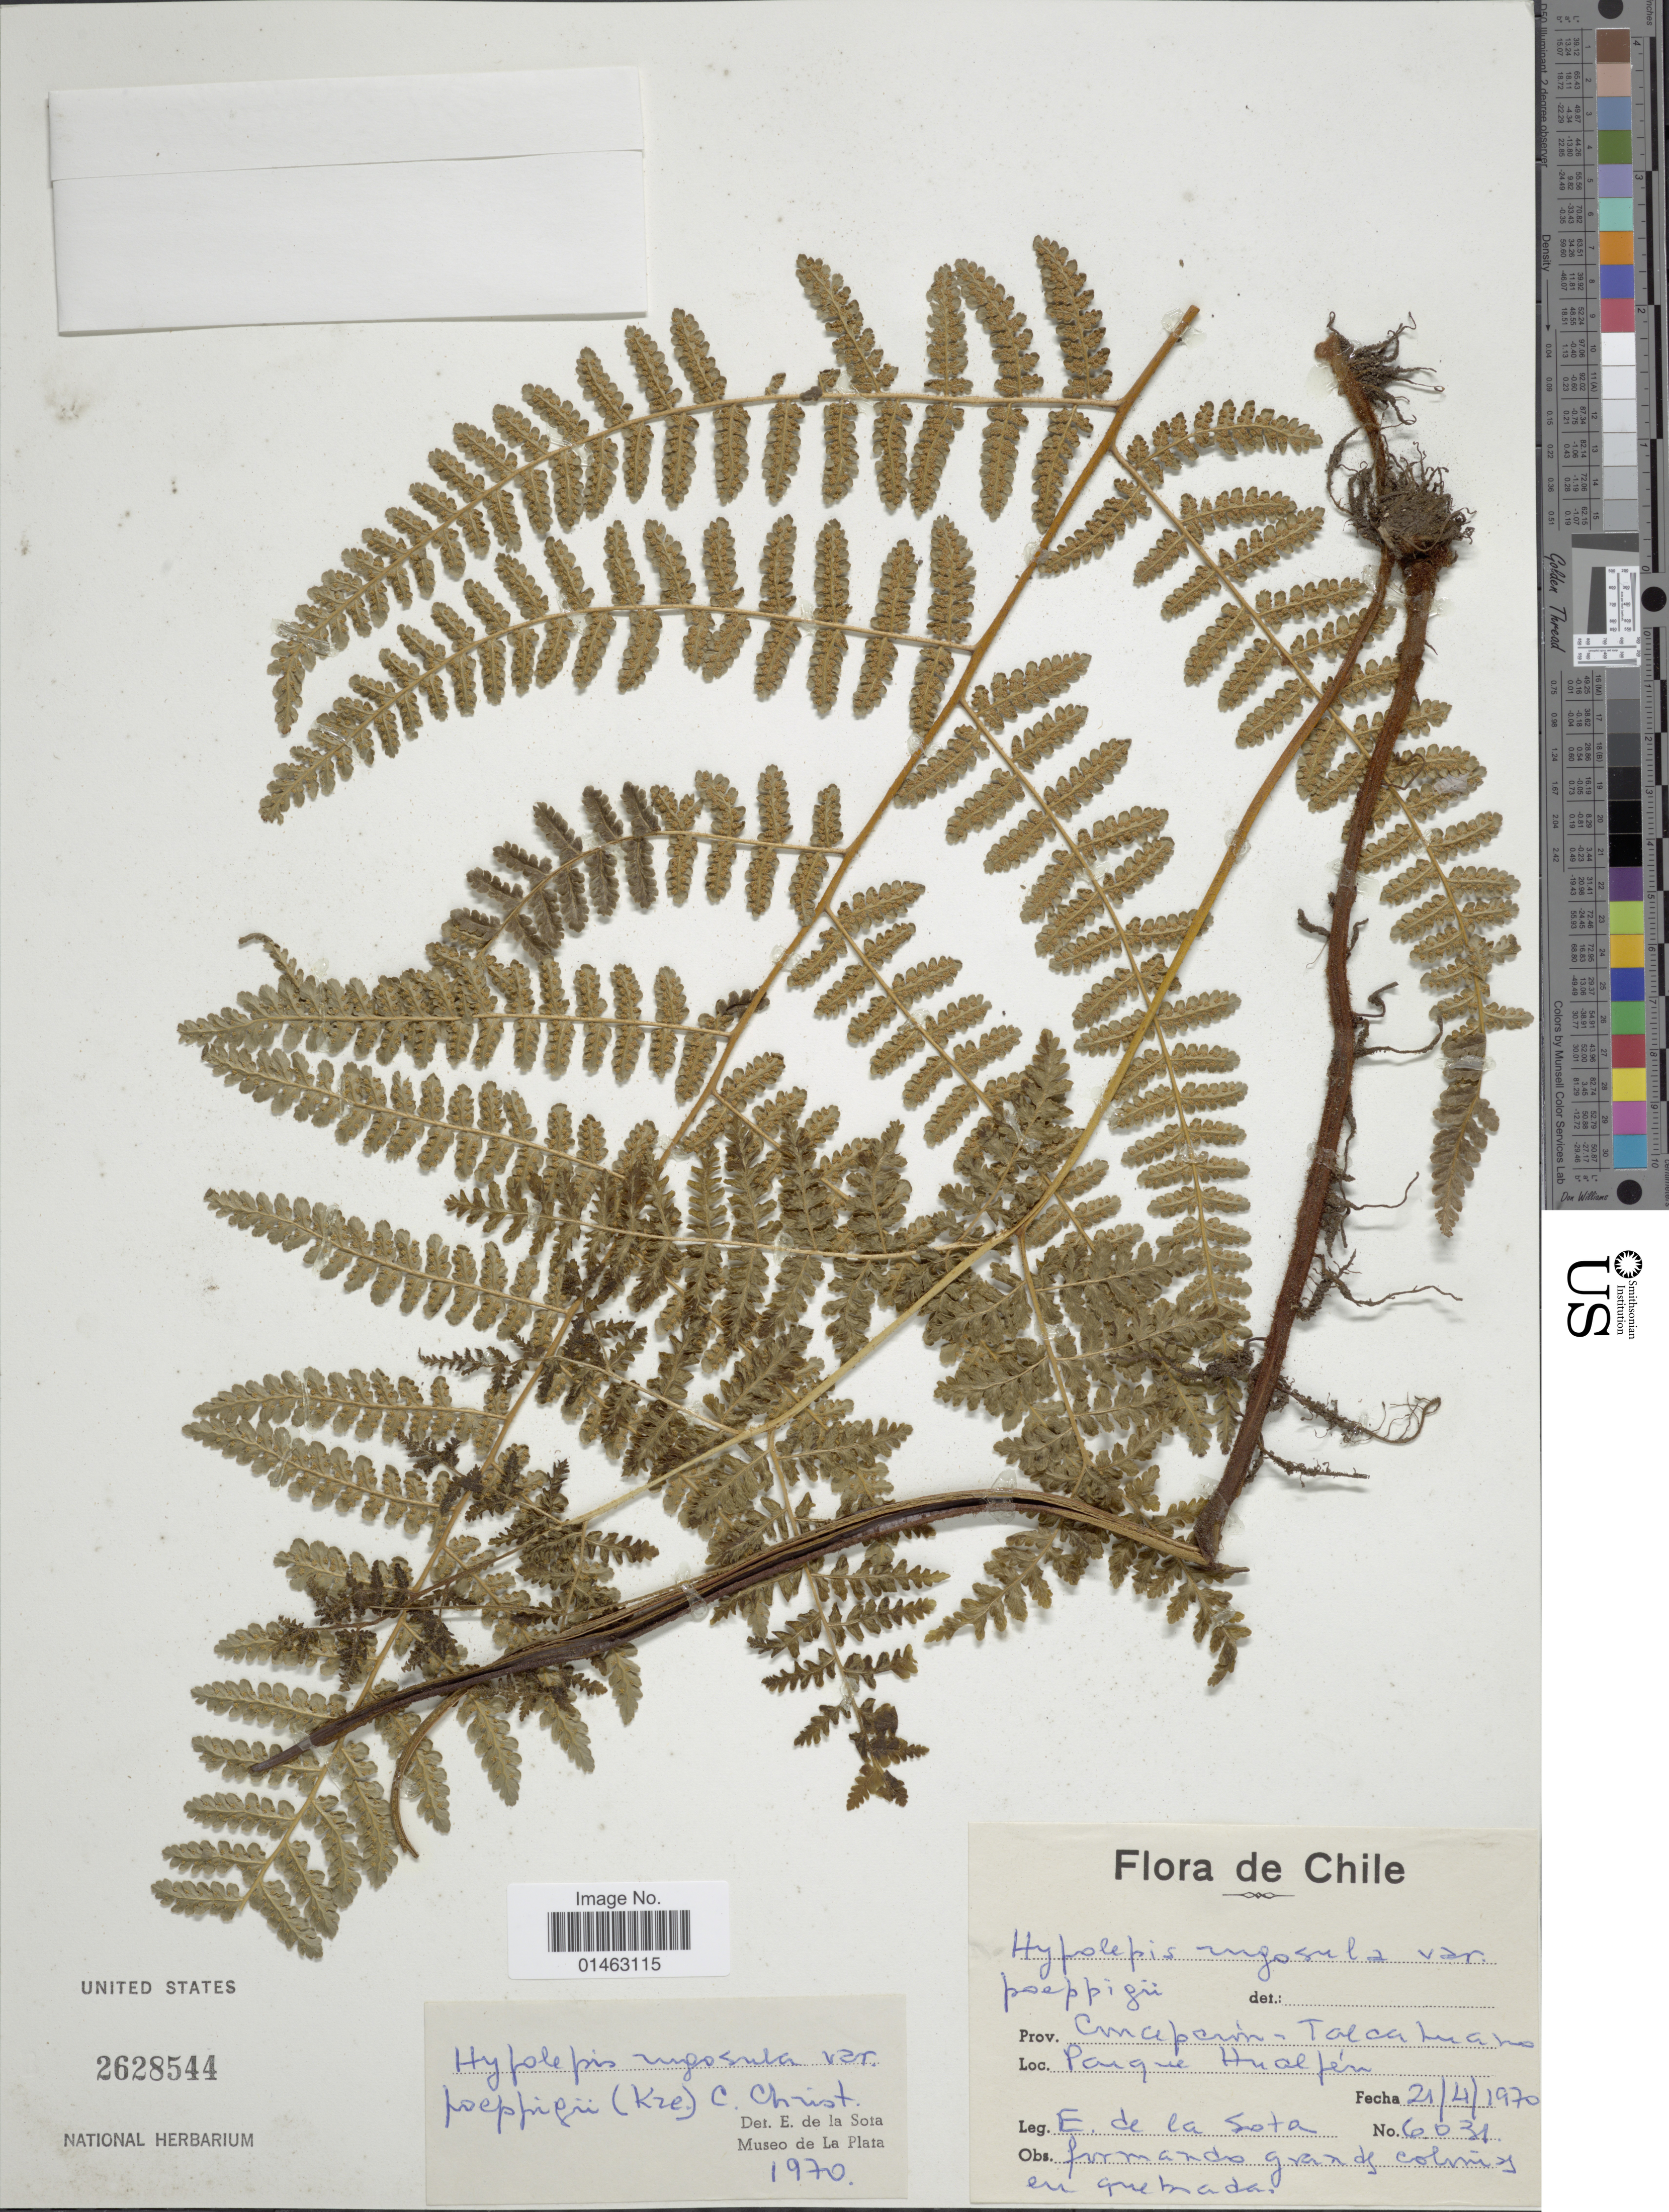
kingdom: Plantae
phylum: Tracheophyta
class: Polypodiopsida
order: Polypodiales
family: Dennstaedtiaceae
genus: Hypolepis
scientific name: Hypolepis rugosula var. poeppigii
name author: C. Chr. ex Skottsb.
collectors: E. R. de la Sota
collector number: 6031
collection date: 1970-04-21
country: Chile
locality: Prov. Concepcion-Tolcahuaho, Parque Hualfén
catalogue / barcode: US 2628544